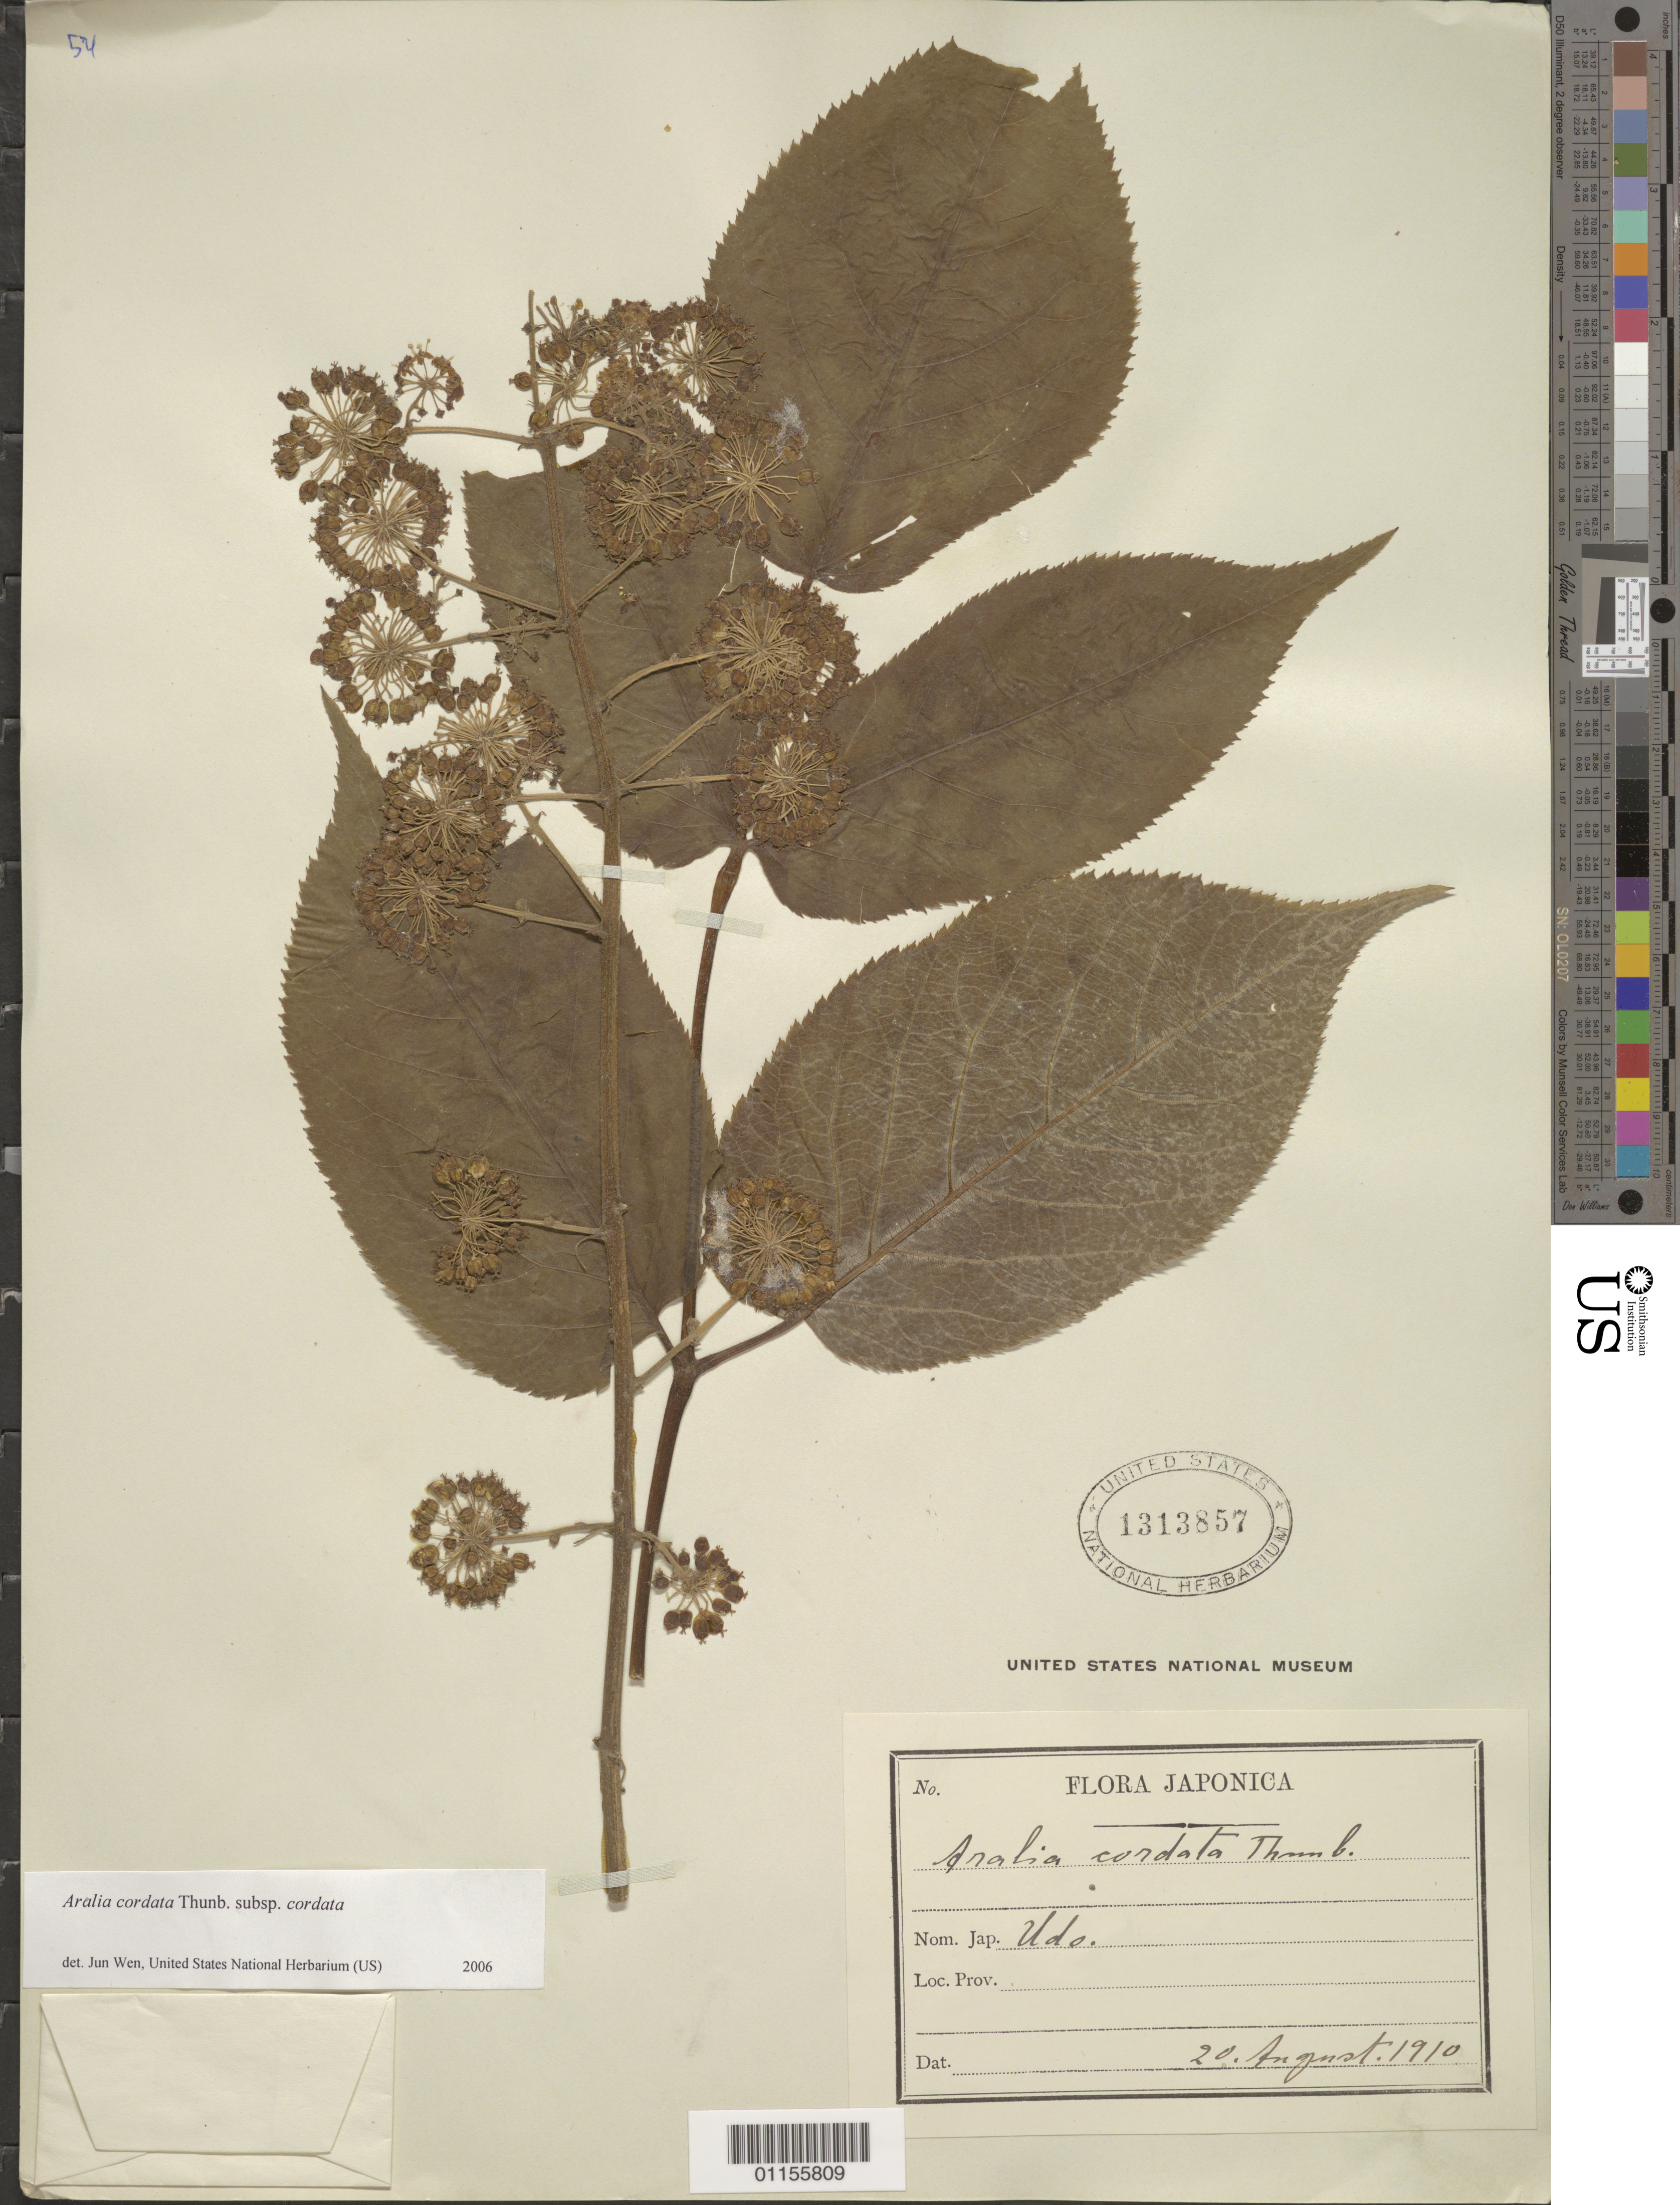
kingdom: Plantae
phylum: Tracheophyta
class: Magnoliopsida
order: Apiales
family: Araliaceae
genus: Aralia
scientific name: Aralia cordata subsp. cordata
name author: Thunb.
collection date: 1910-08-20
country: Japan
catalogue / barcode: US 1313857